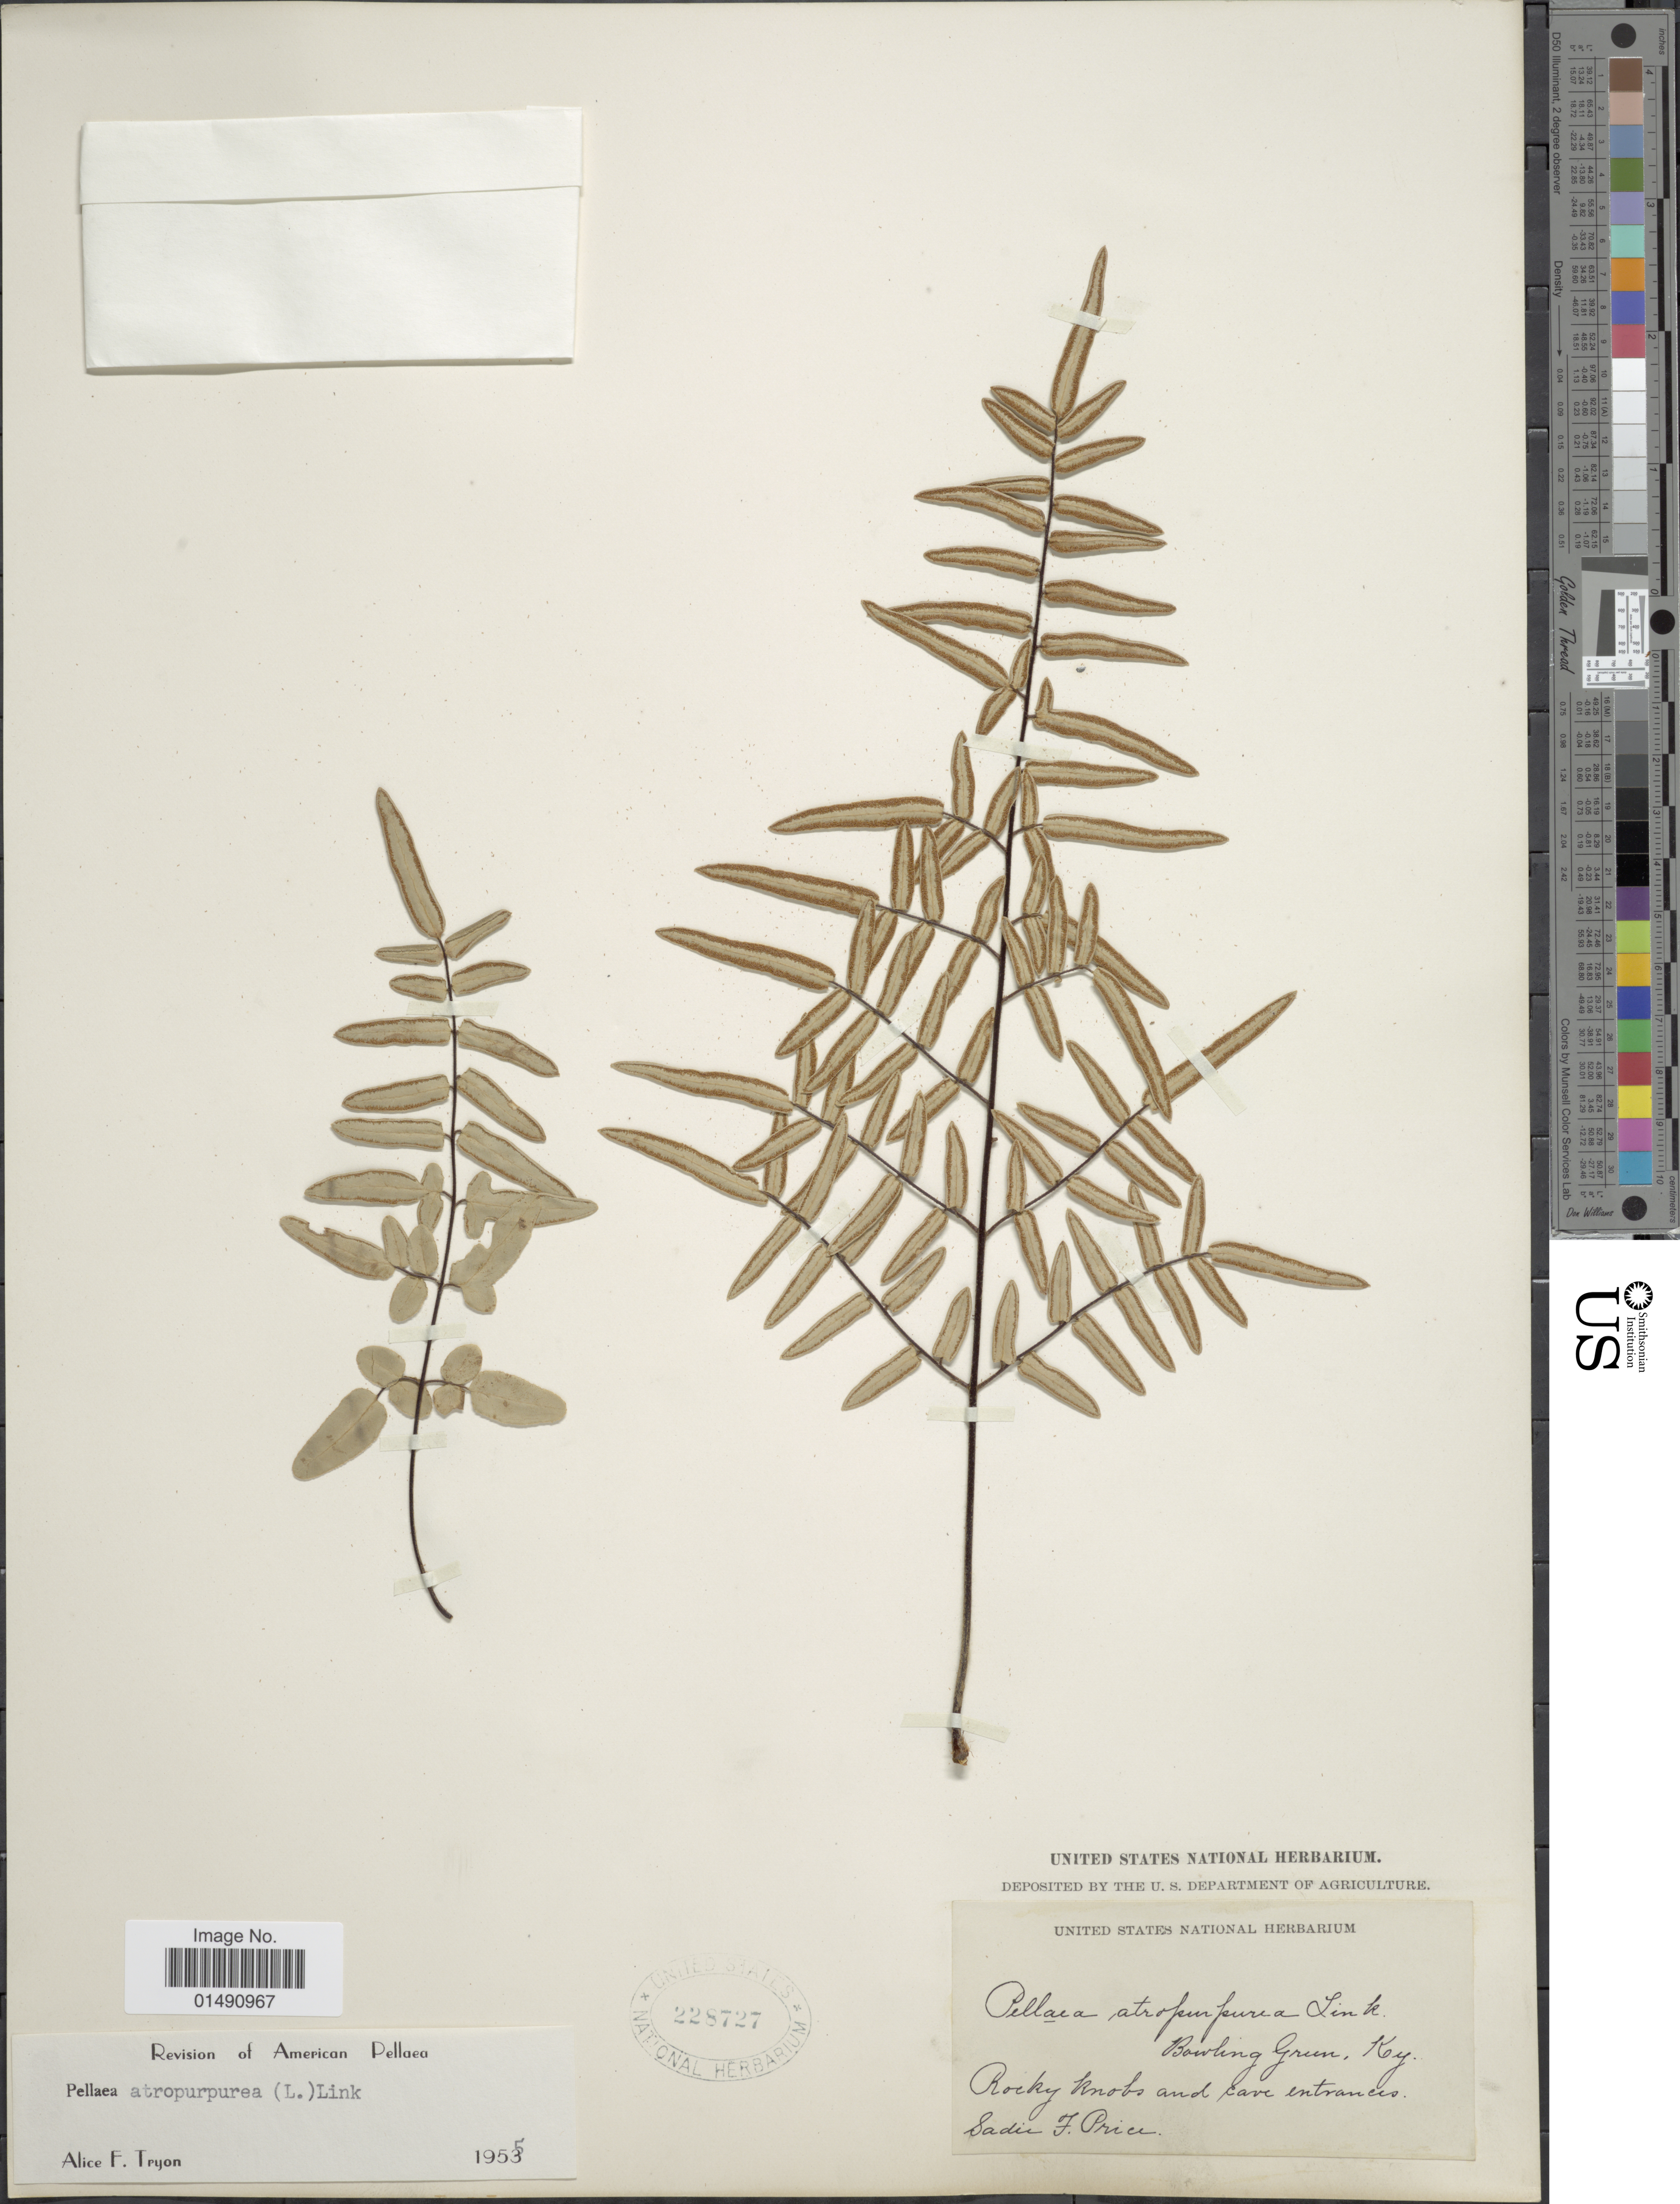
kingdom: Plantae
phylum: Tracheophyta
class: Polypodiopsida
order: Polypodiales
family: Pteridaceae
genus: Pellaea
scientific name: Pellaea atropurpurea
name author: (L.) Link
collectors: S. Price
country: United States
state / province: Kentucky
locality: Bowling Grun, Rocky knobs and cave entrances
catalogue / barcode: US 228727